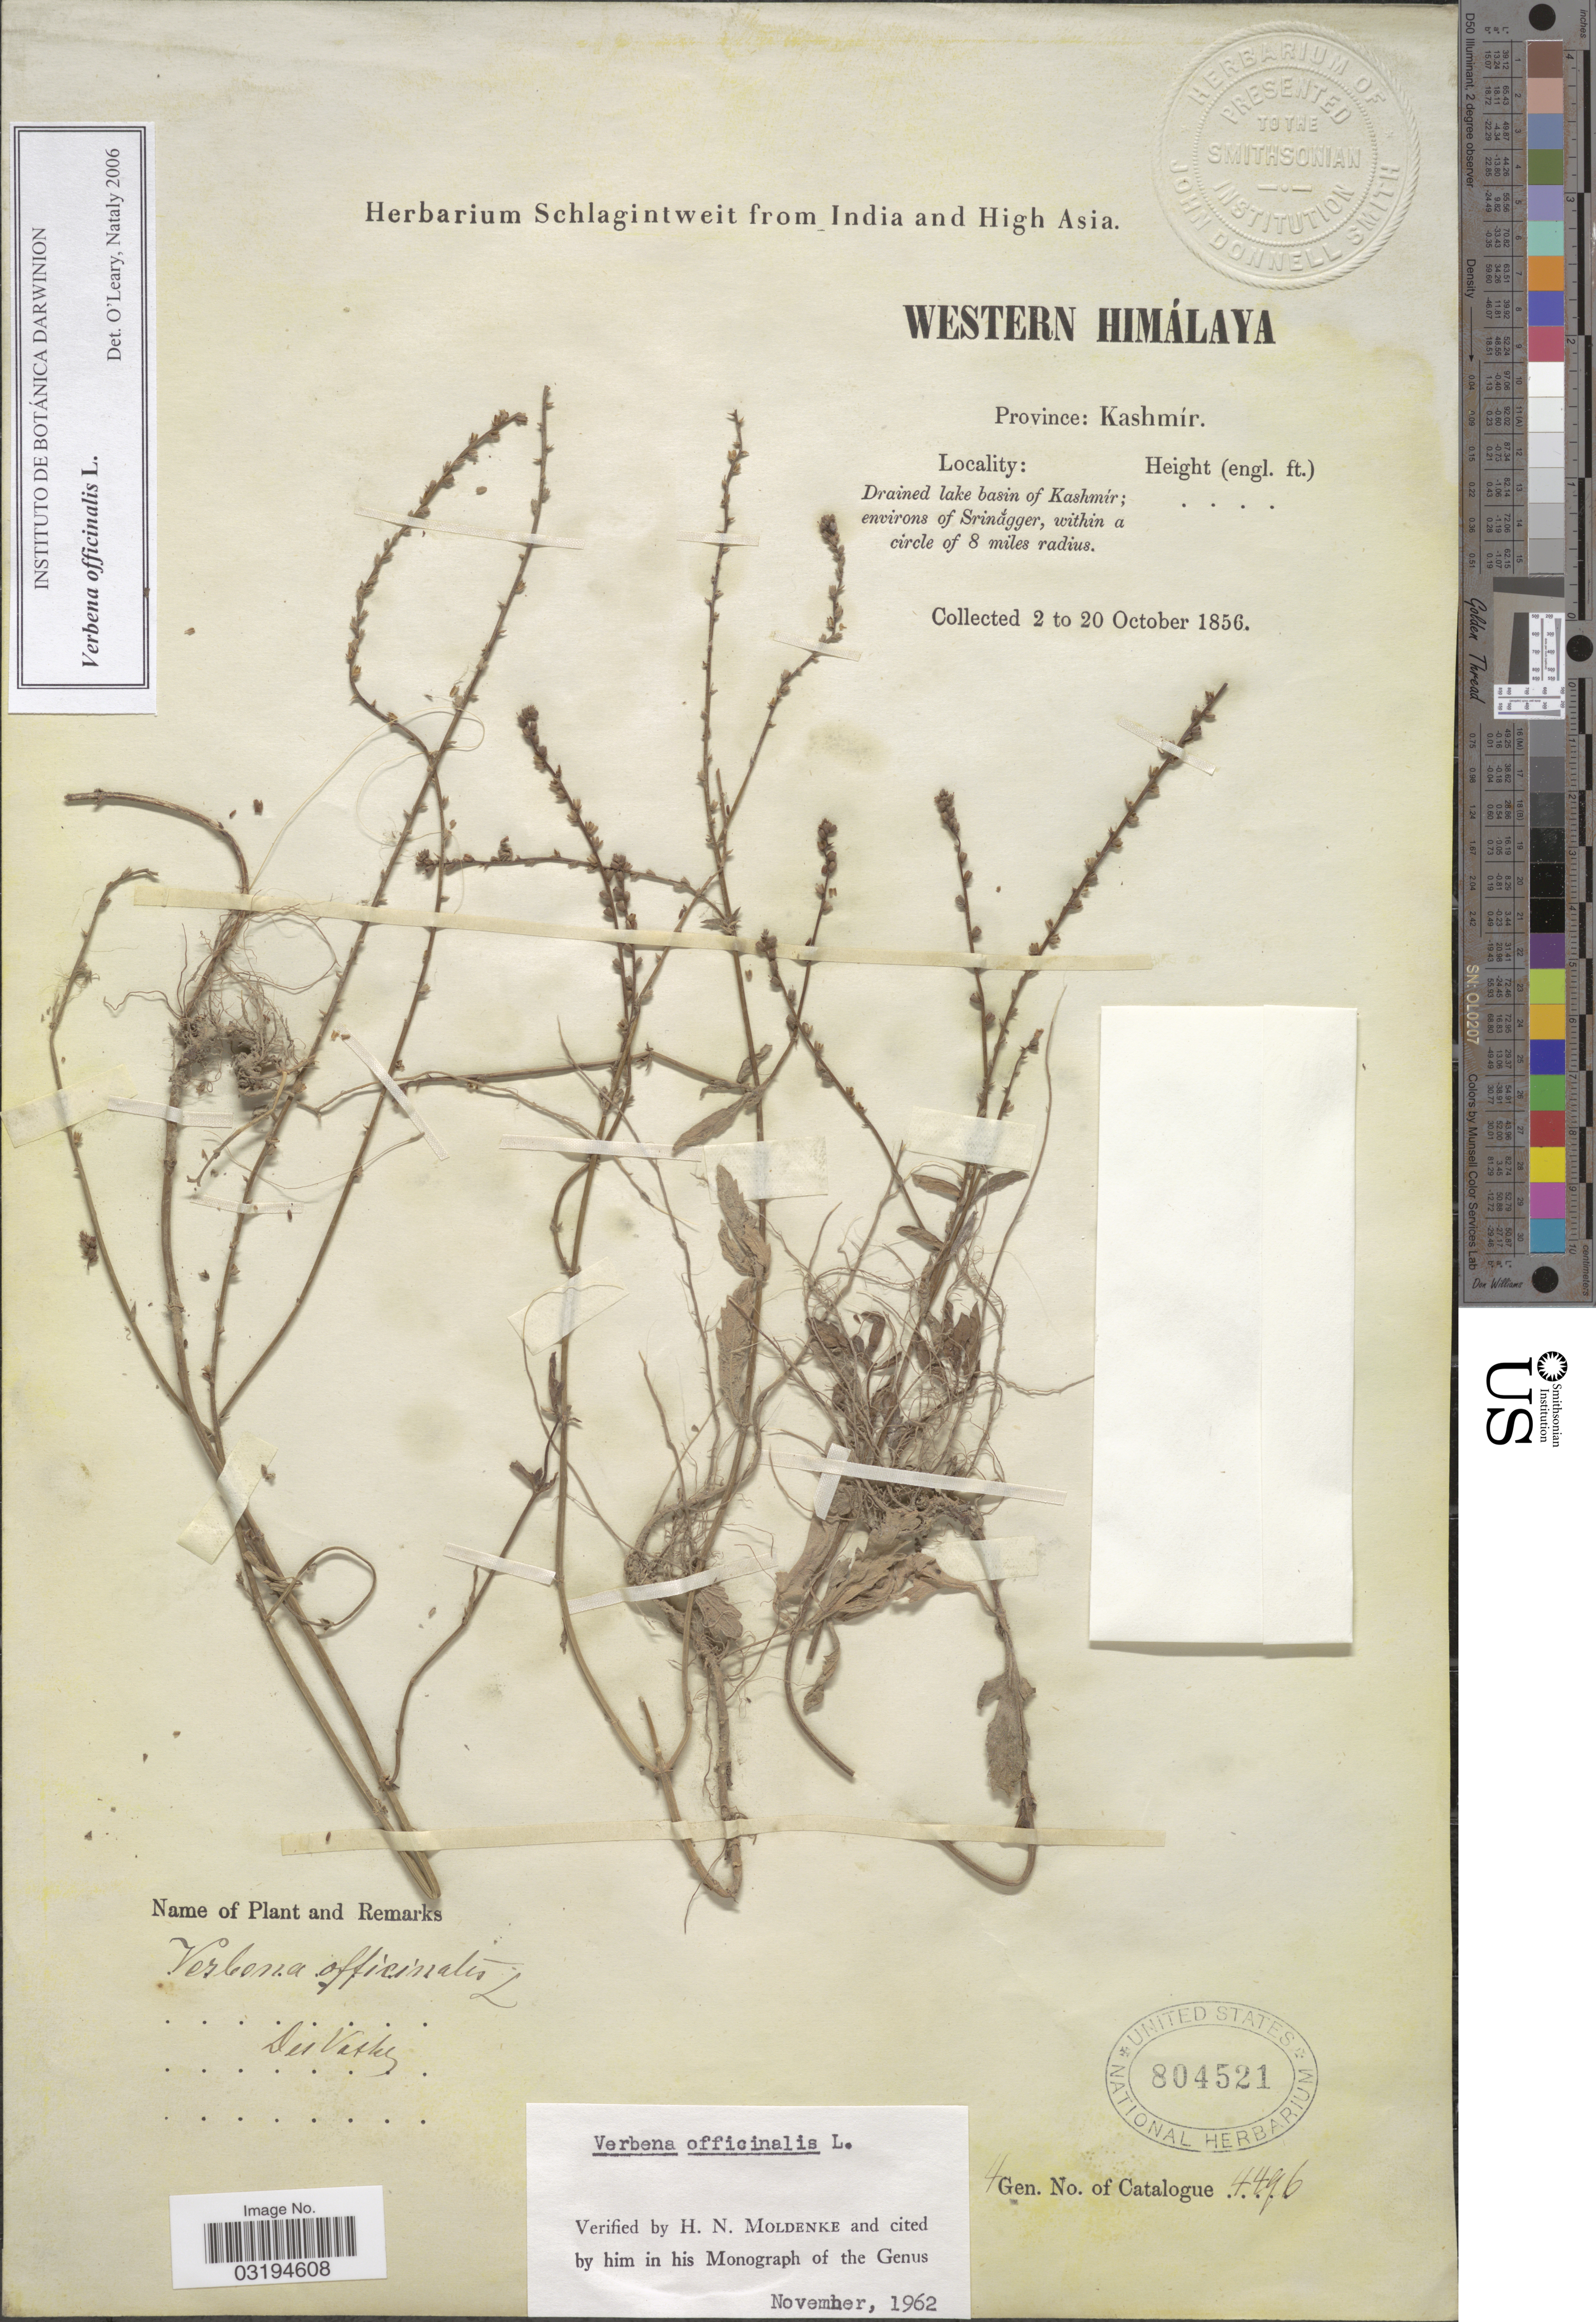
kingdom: Plantae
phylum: Tracheophyta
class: Magnoliopsida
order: Lamiales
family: Verbenaceae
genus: Verbena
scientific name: Verbena officinalis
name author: L.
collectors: ex herb. Schlagintweit from India and High Asia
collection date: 1856-10-02/1856-10-20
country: India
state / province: Jammu and Kashmir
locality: Western Himálaya. Drained lake basin of Kashmír; environs of Srinágger, within a circle of 8 miles radius.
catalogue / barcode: US 804521